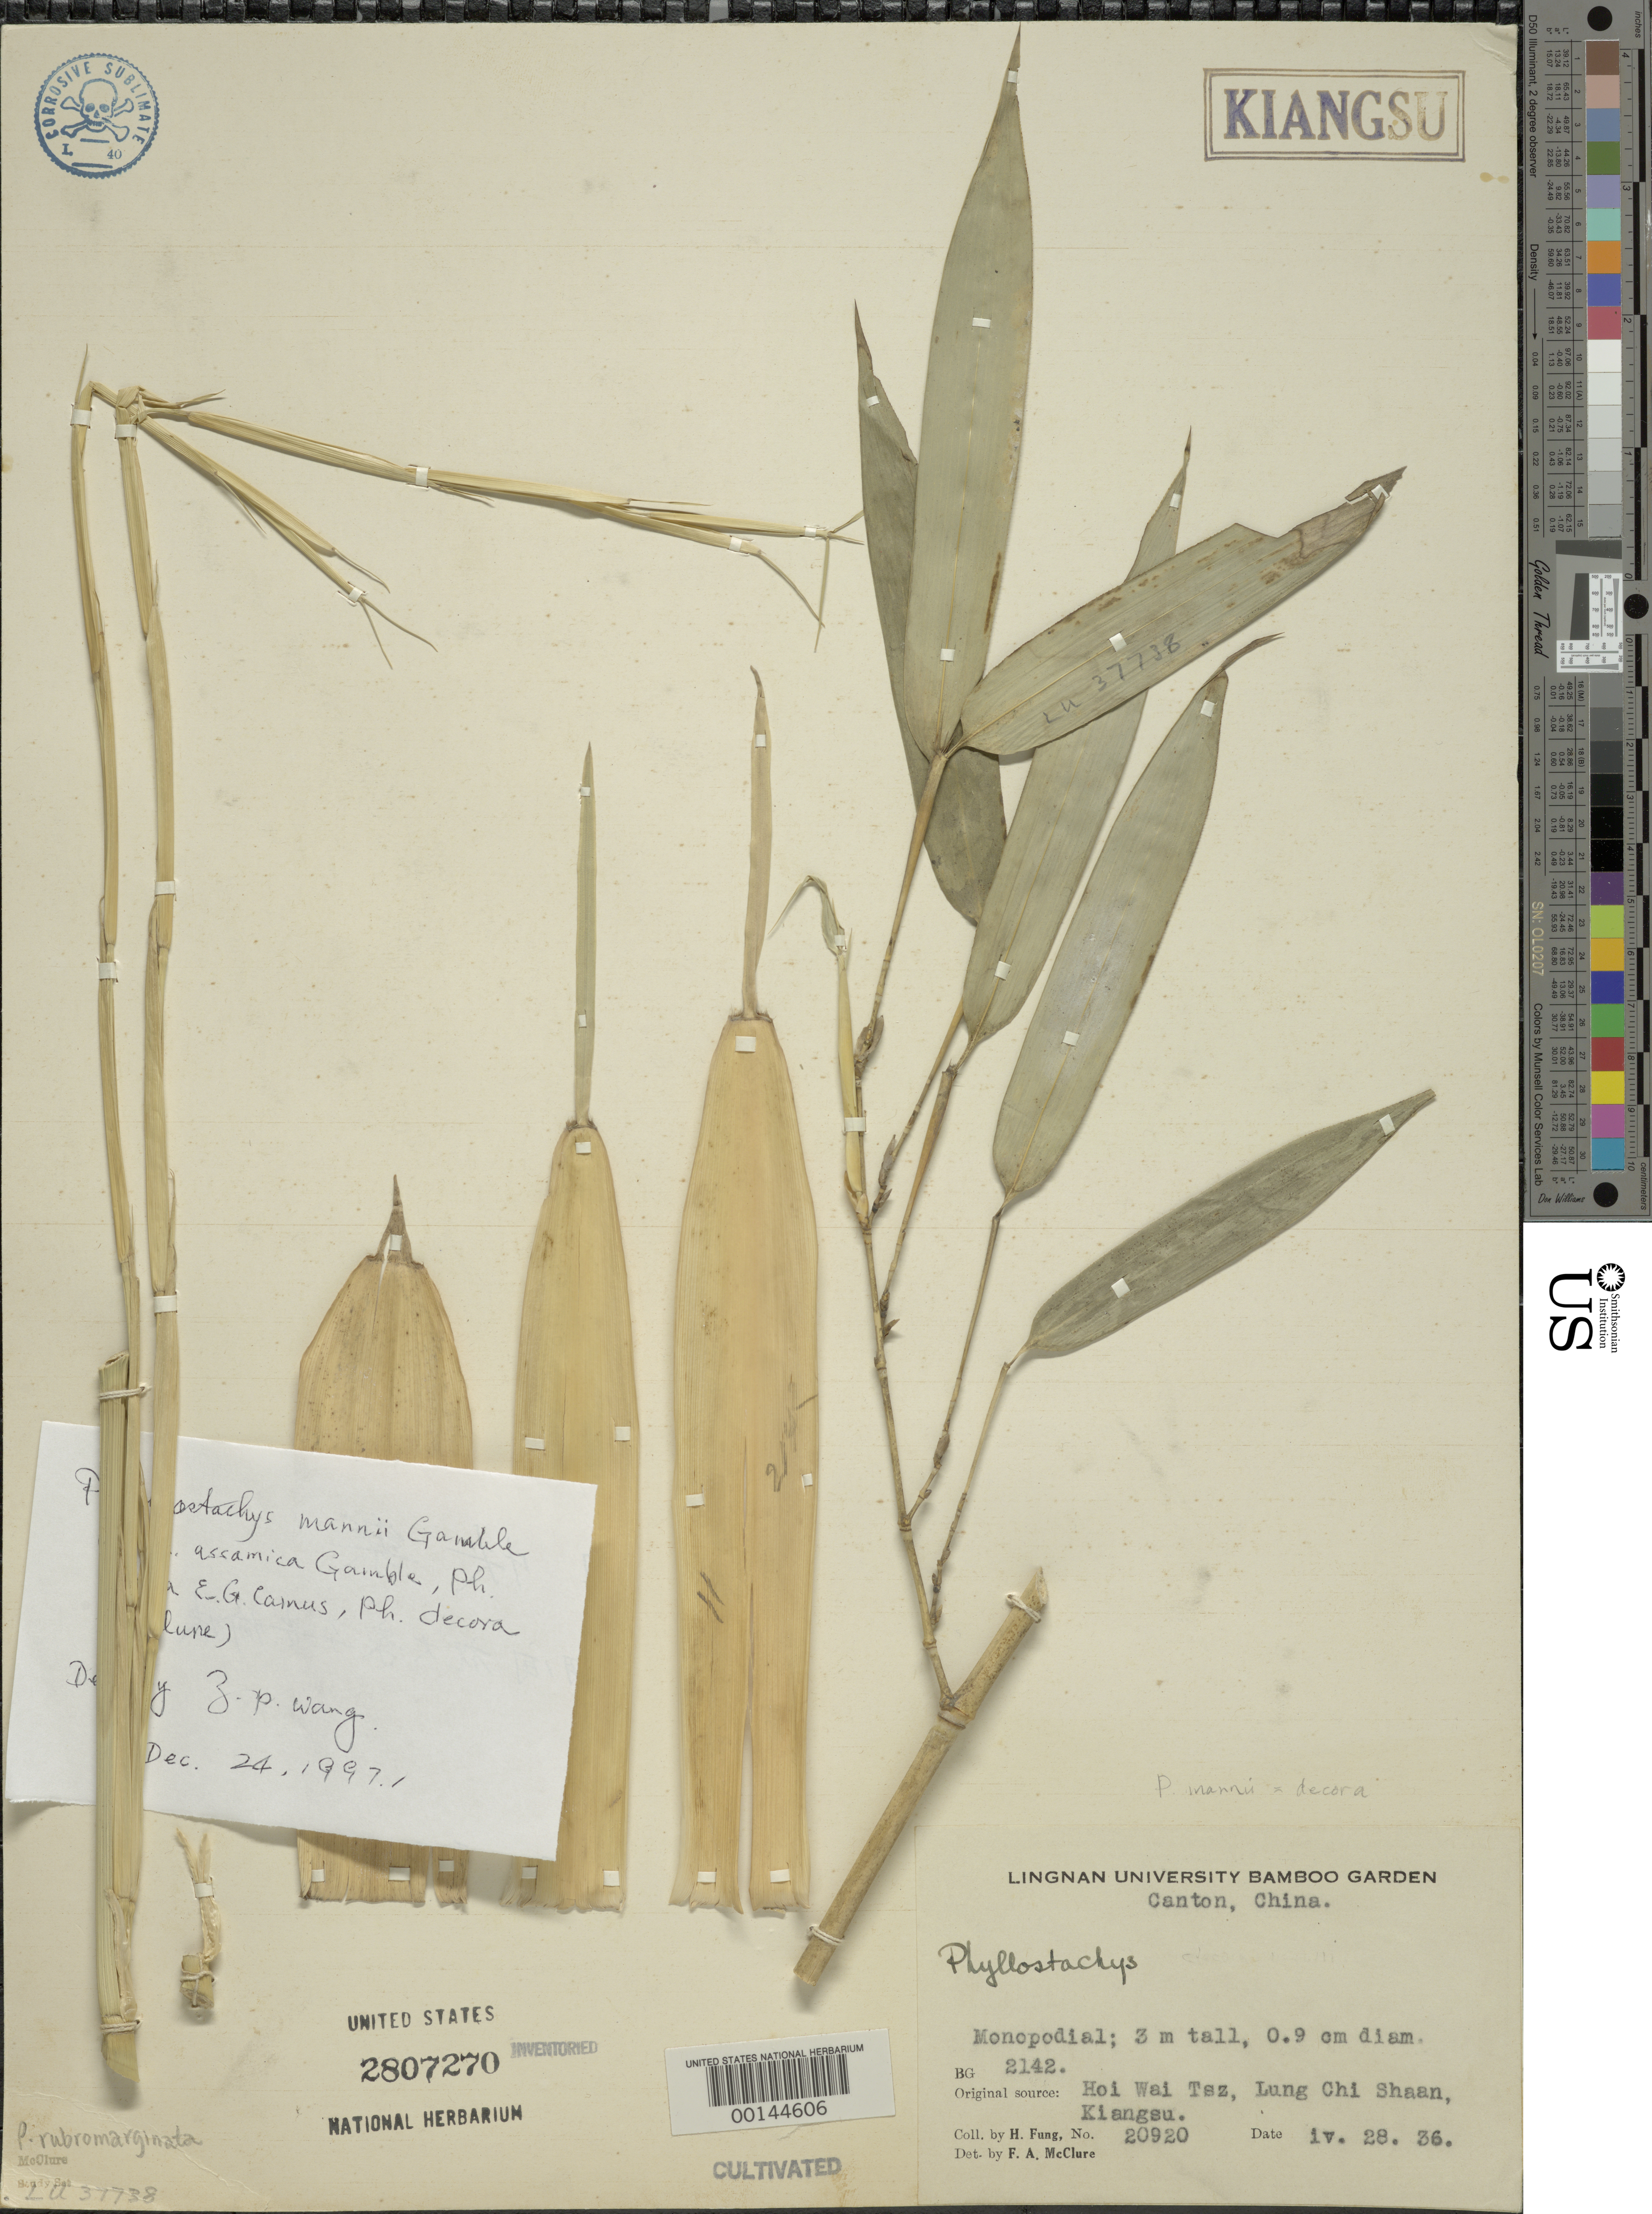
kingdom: Plantae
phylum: Tracheophyta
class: Liliopsida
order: Poales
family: Poaceae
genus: Phyllostachys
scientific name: Phyllostachys rubromarginata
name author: McClure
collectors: H. L. Fung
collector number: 20920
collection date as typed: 28 Apr 1936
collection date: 1936-04-28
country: China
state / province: Guangdong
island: Honam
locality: Lingnan univ. bg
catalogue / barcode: US 2807270